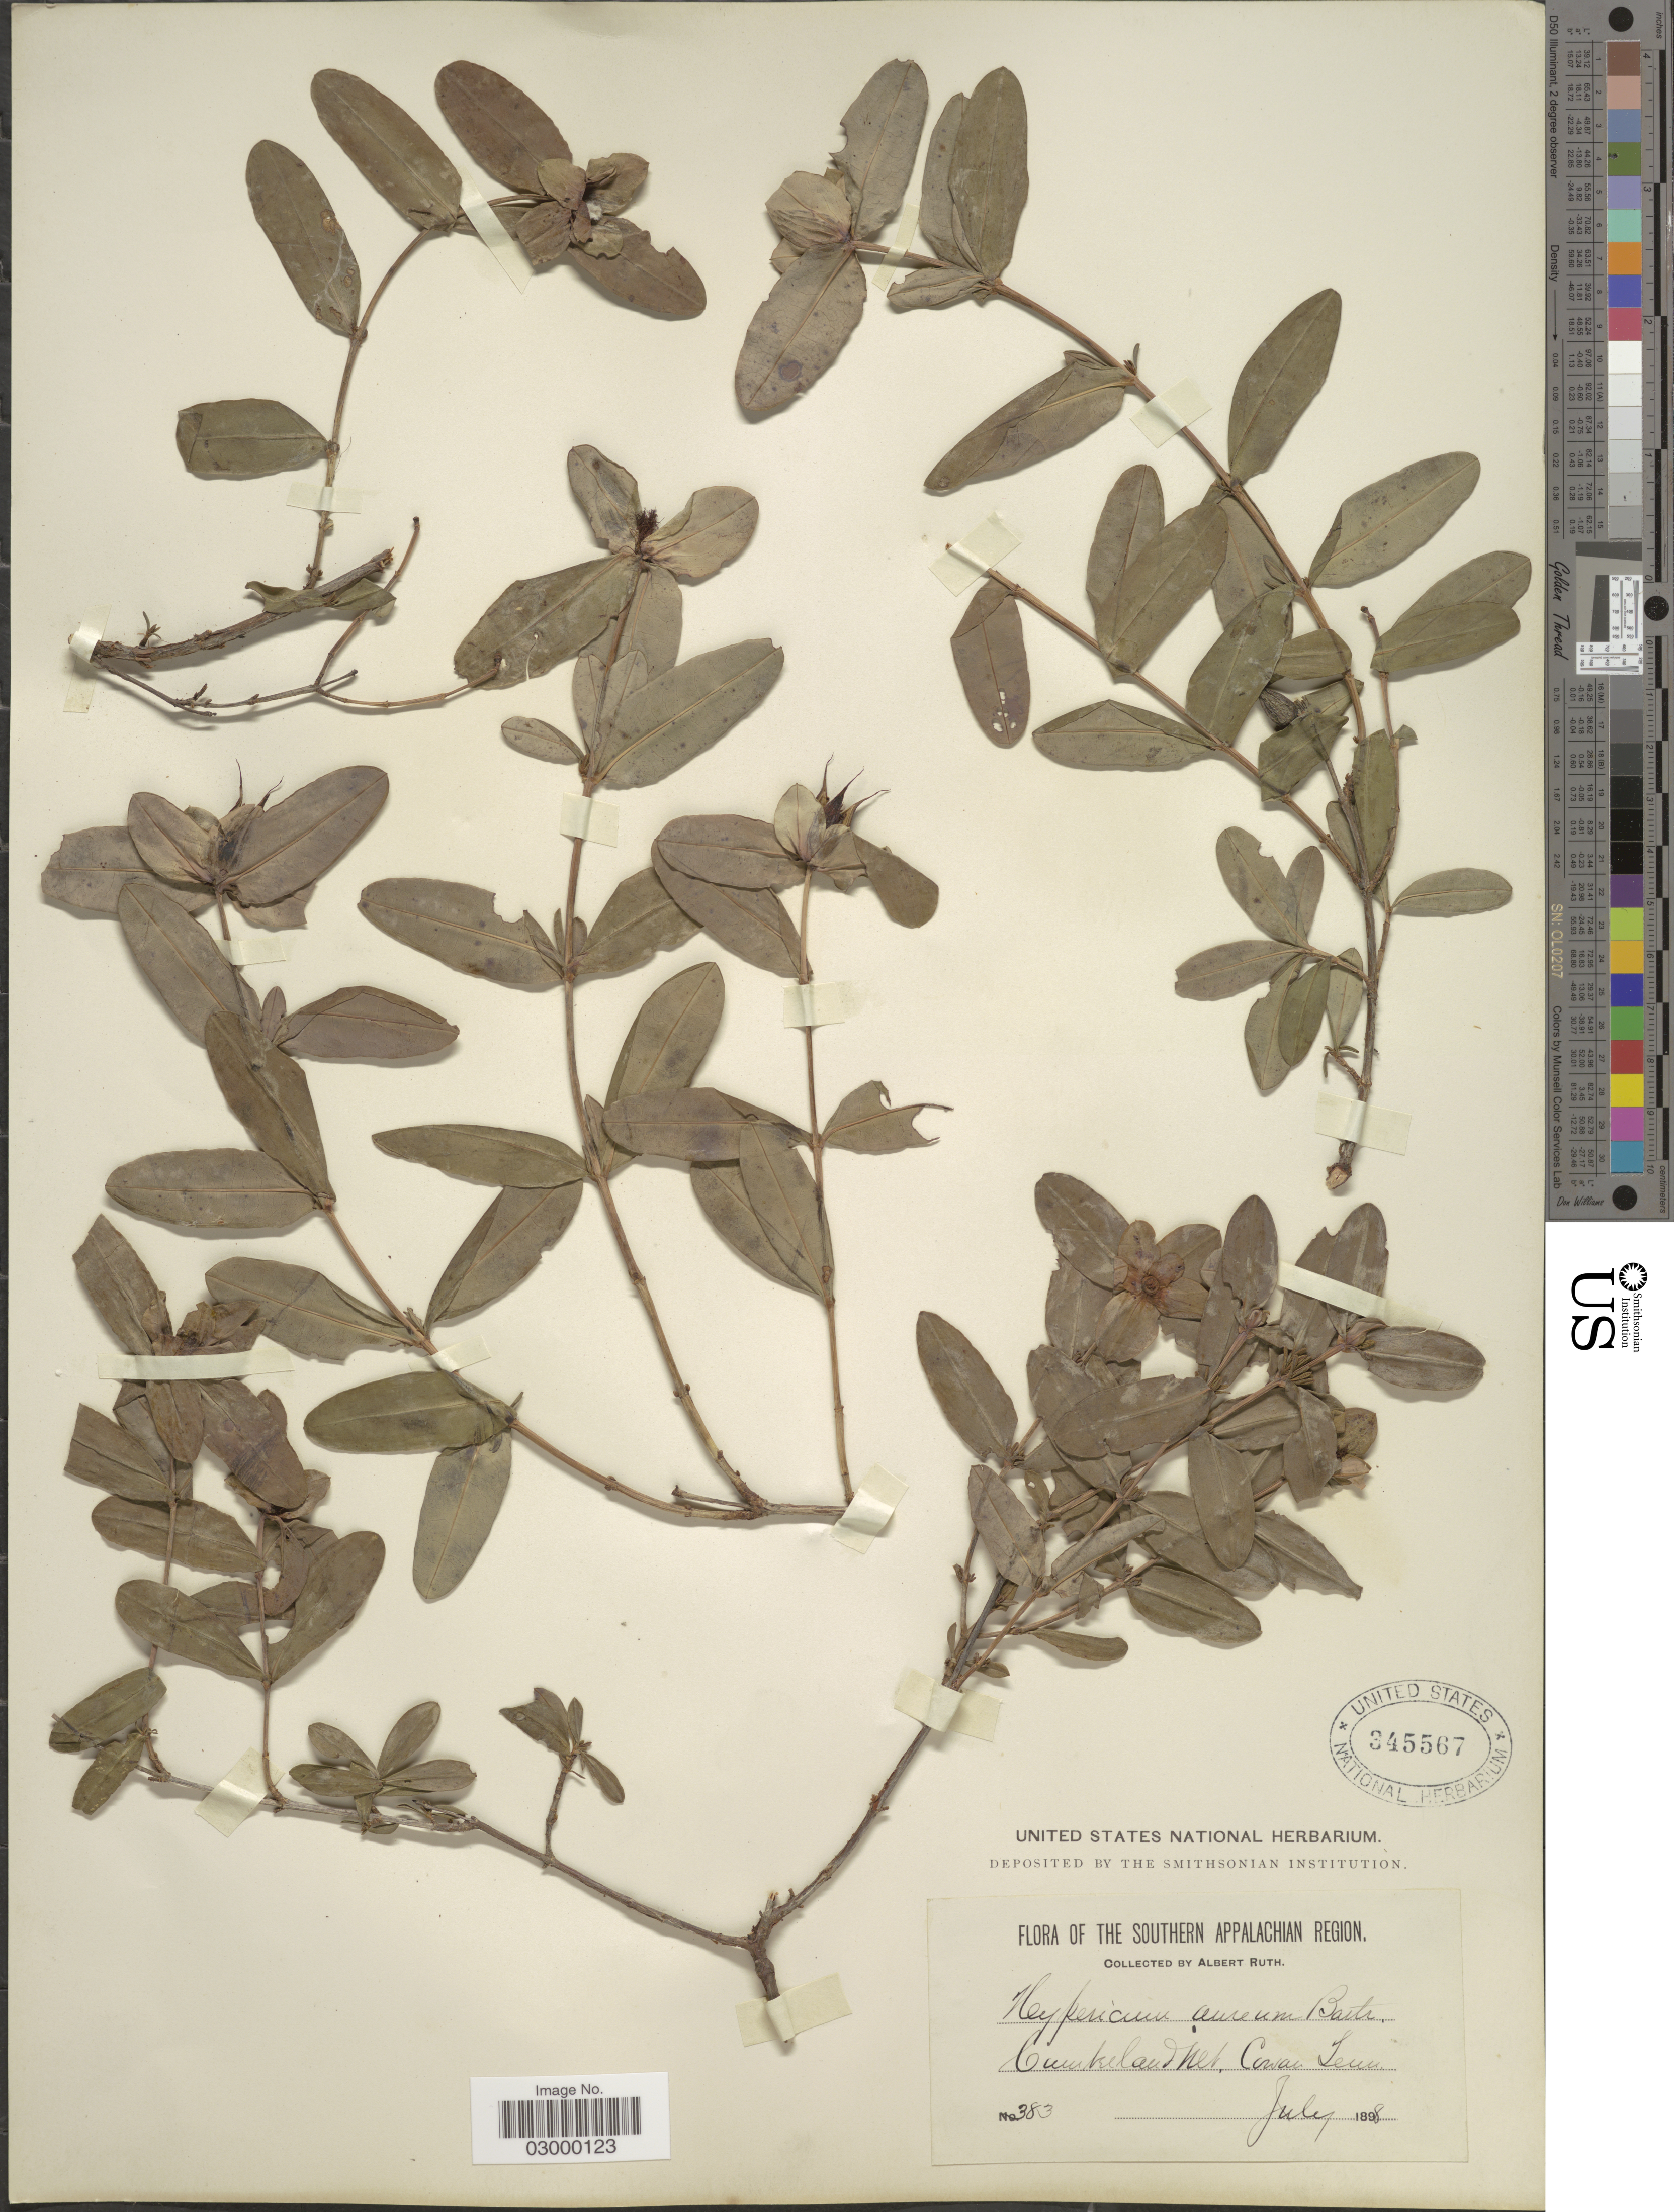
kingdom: Plantae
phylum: Tracheophyta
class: Magnoliopsida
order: Malpighiales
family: Hypericaceae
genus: Hypericum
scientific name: Hypericum aureum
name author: Lour.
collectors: A. Ruth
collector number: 383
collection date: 1898-07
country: United States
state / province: Tennessee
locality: Cumberland Mt. Cowan.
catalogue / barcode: US 345567